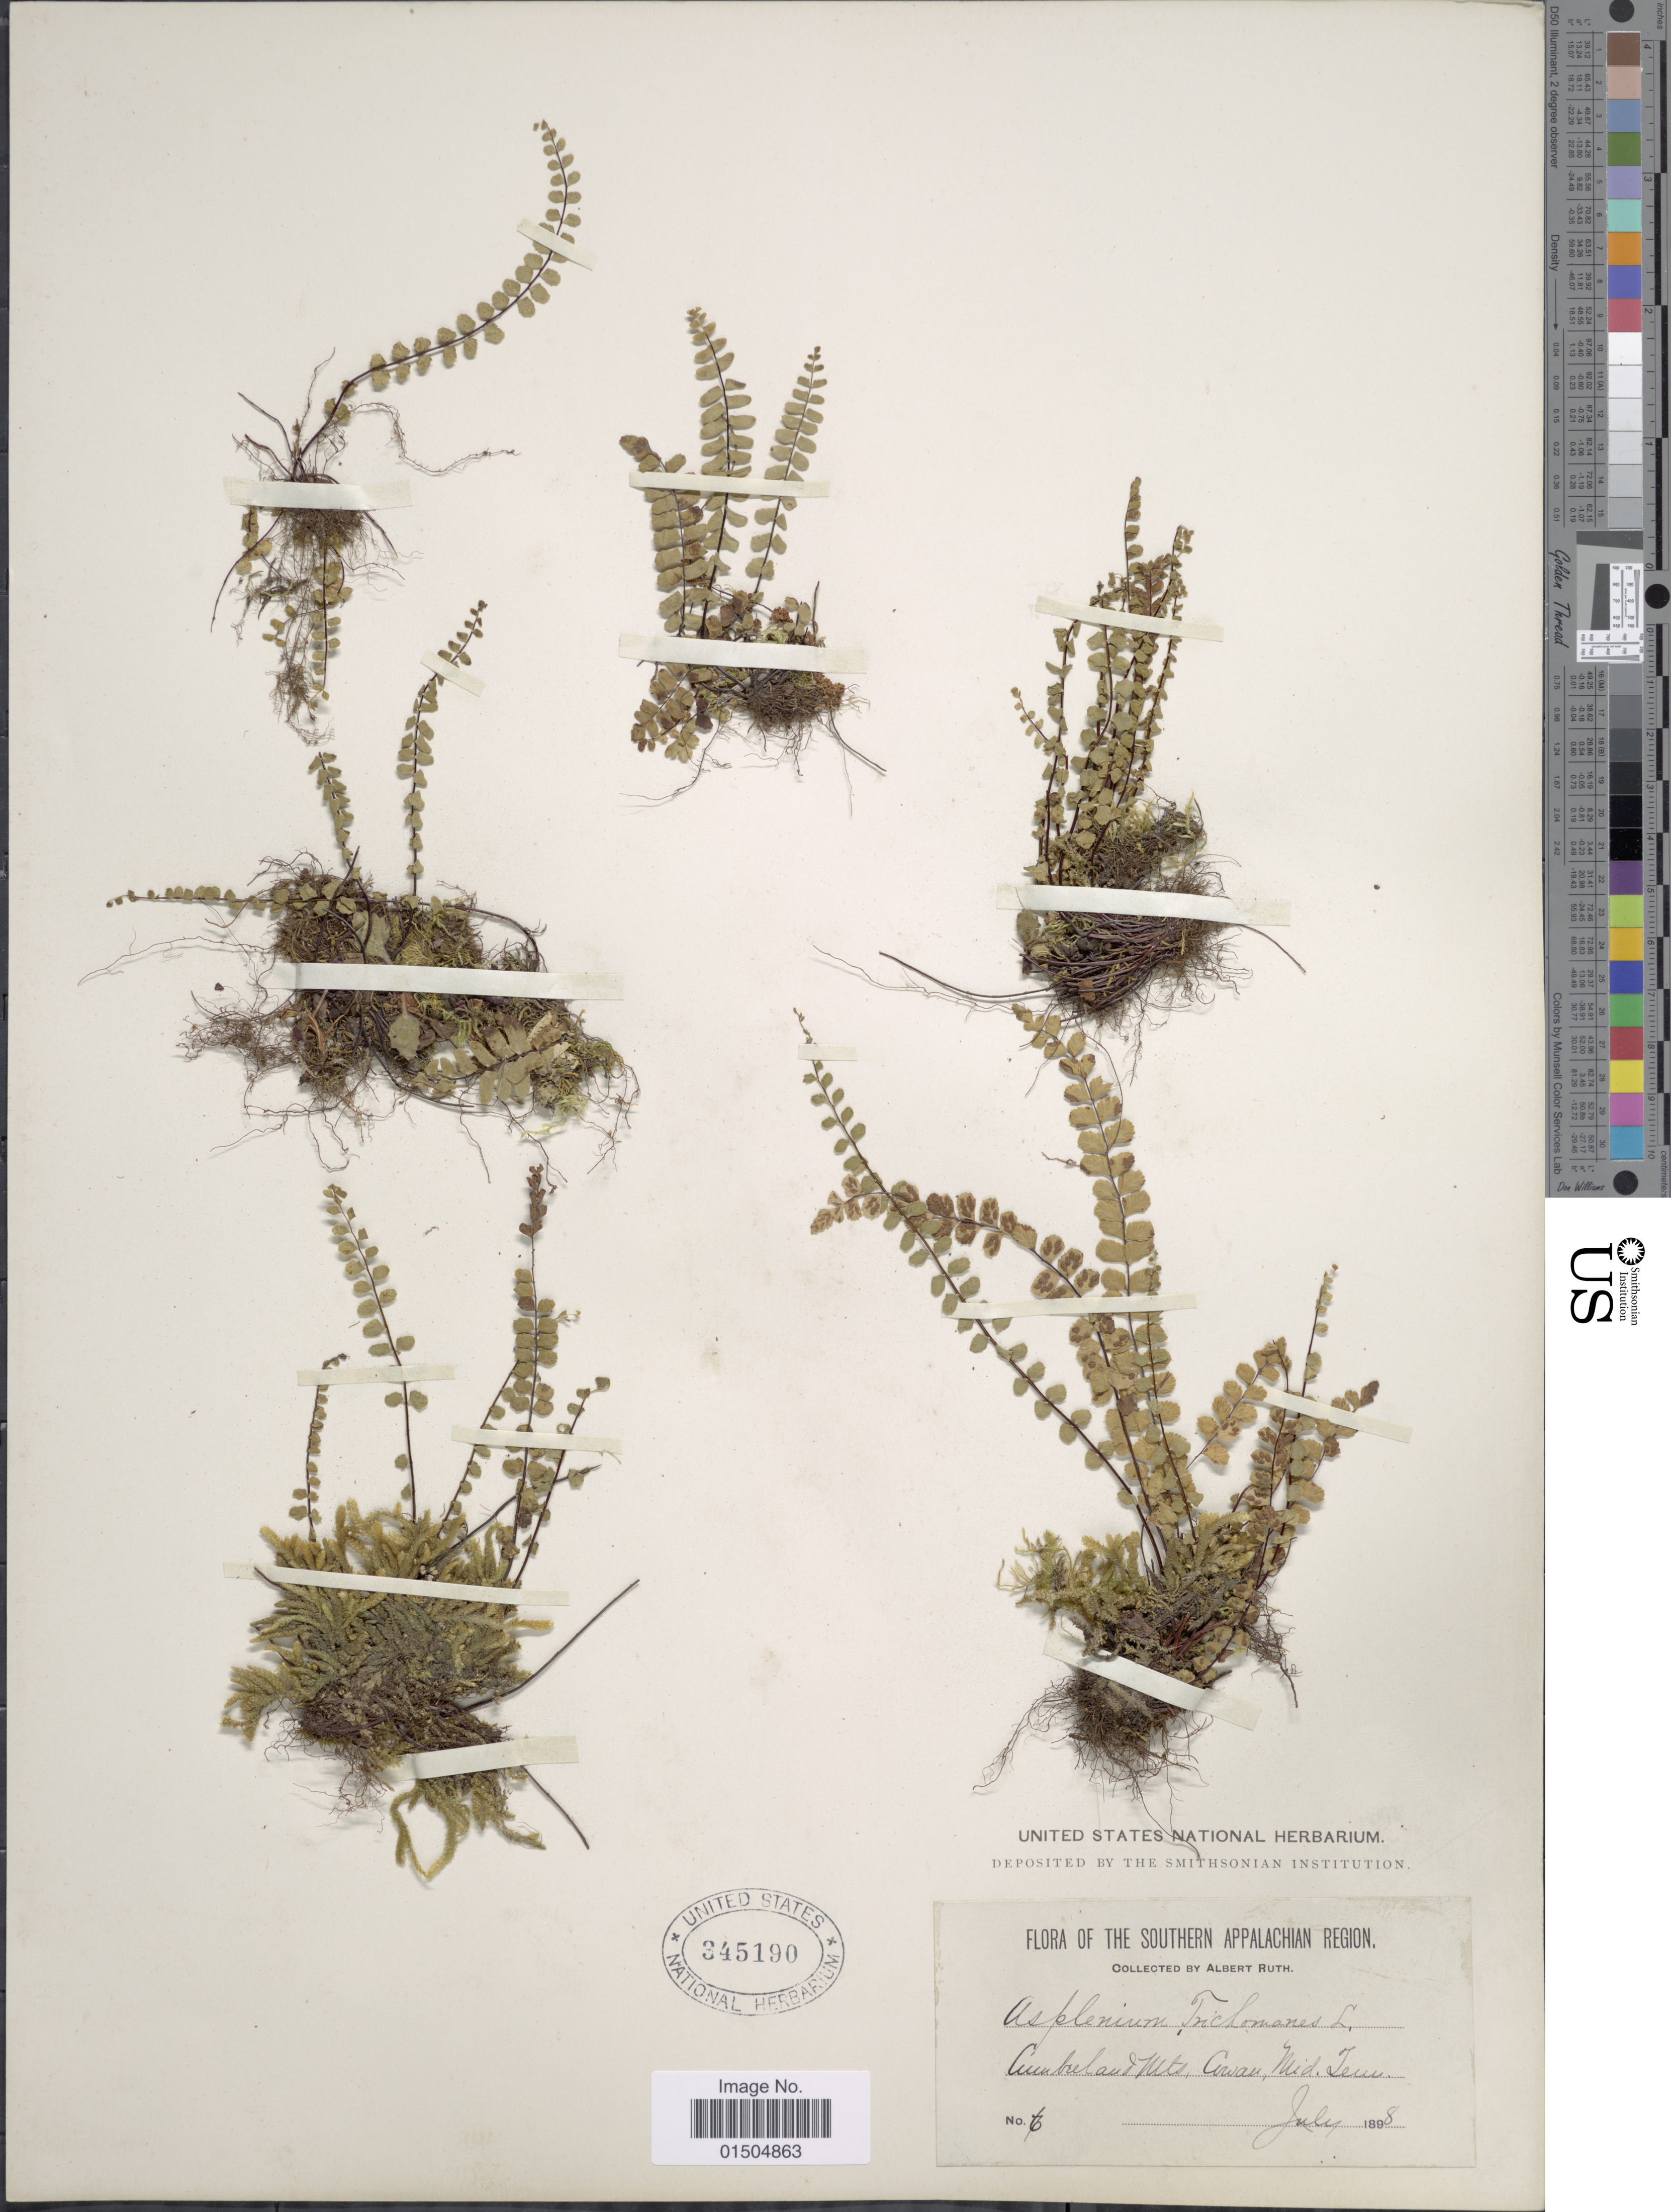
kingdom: Plantae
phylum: Tracheophyta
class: Polypodiopsida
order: Polypodiales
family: Aspleniaceae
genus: Asplenium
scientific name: Asplenium trichomanes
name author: L.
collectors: A. Ruth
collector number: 6*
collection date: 1898-07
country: United States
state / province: Tennessee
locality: Southern Appalachian Region. Cumberland Mts. Cowan, Mid.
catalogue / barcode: US 345190